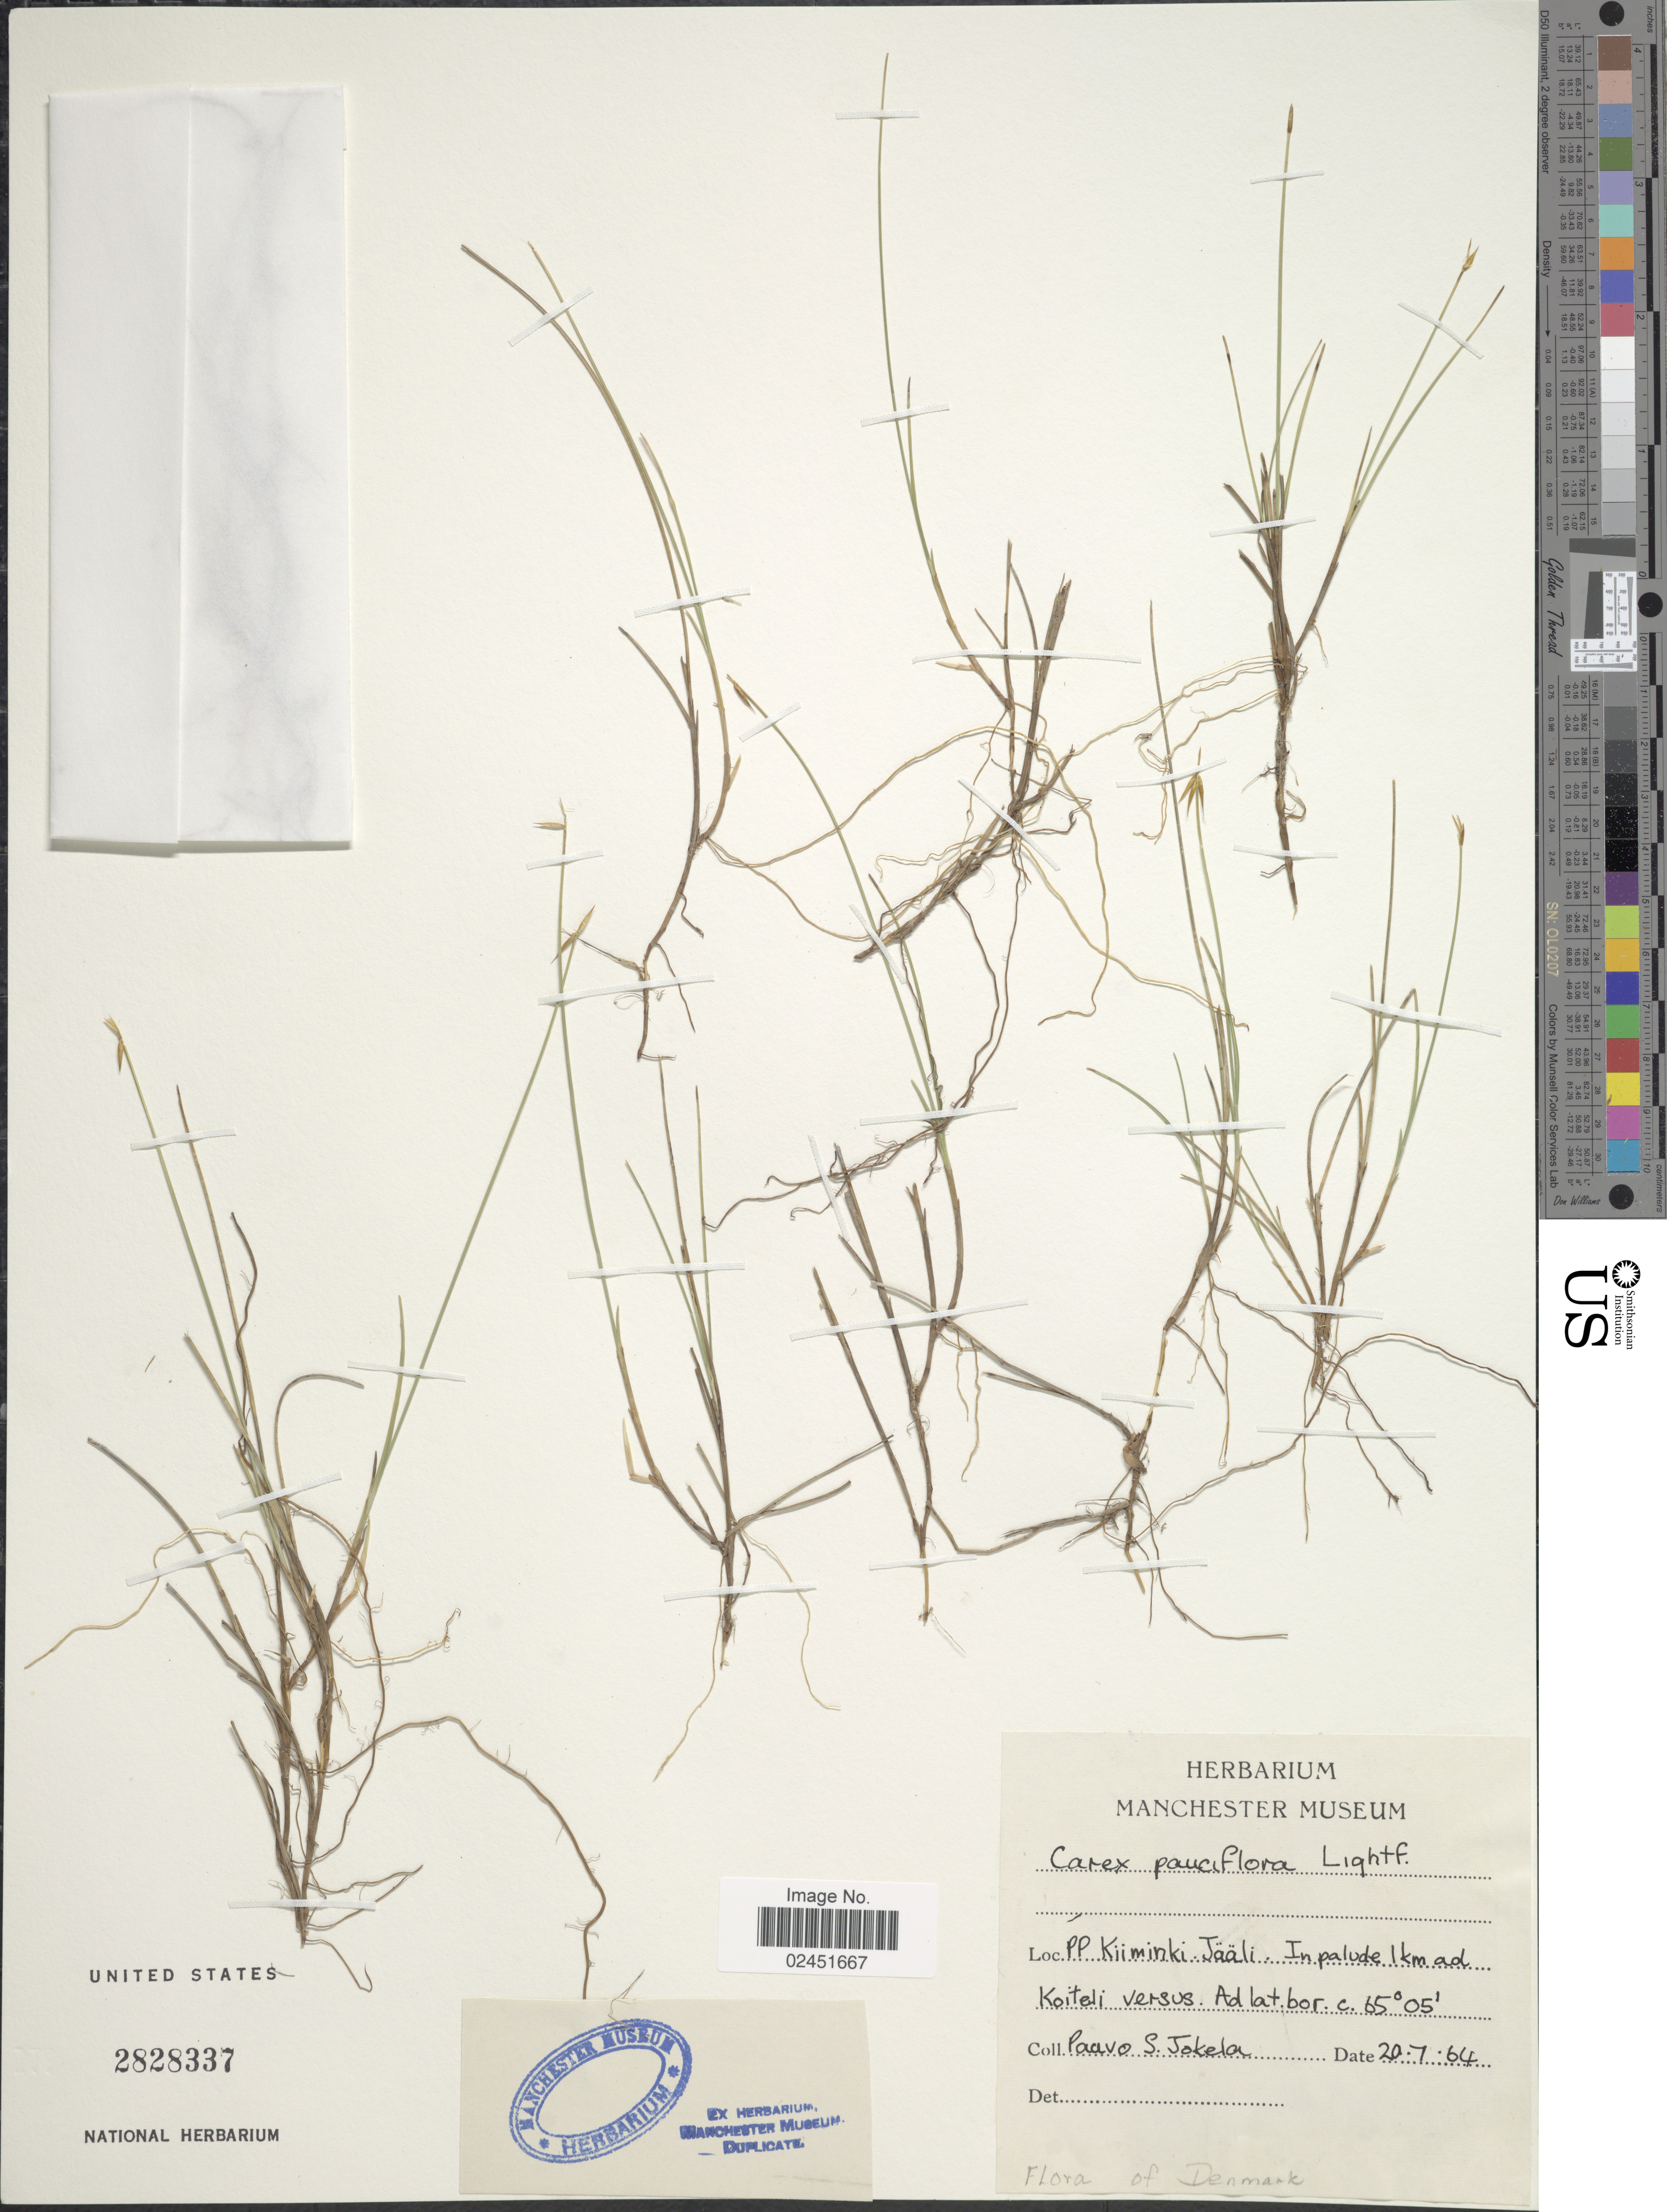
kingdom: Plantae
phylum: Tracheophyta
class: Liliopsida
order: Poales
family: Cyperaceae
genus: Carex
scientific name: Carex pauciflora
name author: Lightf.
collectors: P. Jokela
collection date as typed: Transcribed d/m/y: 20/7/64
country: Denmark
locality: PP Kiiminki Jaali. In palude Ikmad Koiteli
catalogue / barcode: US 2828337